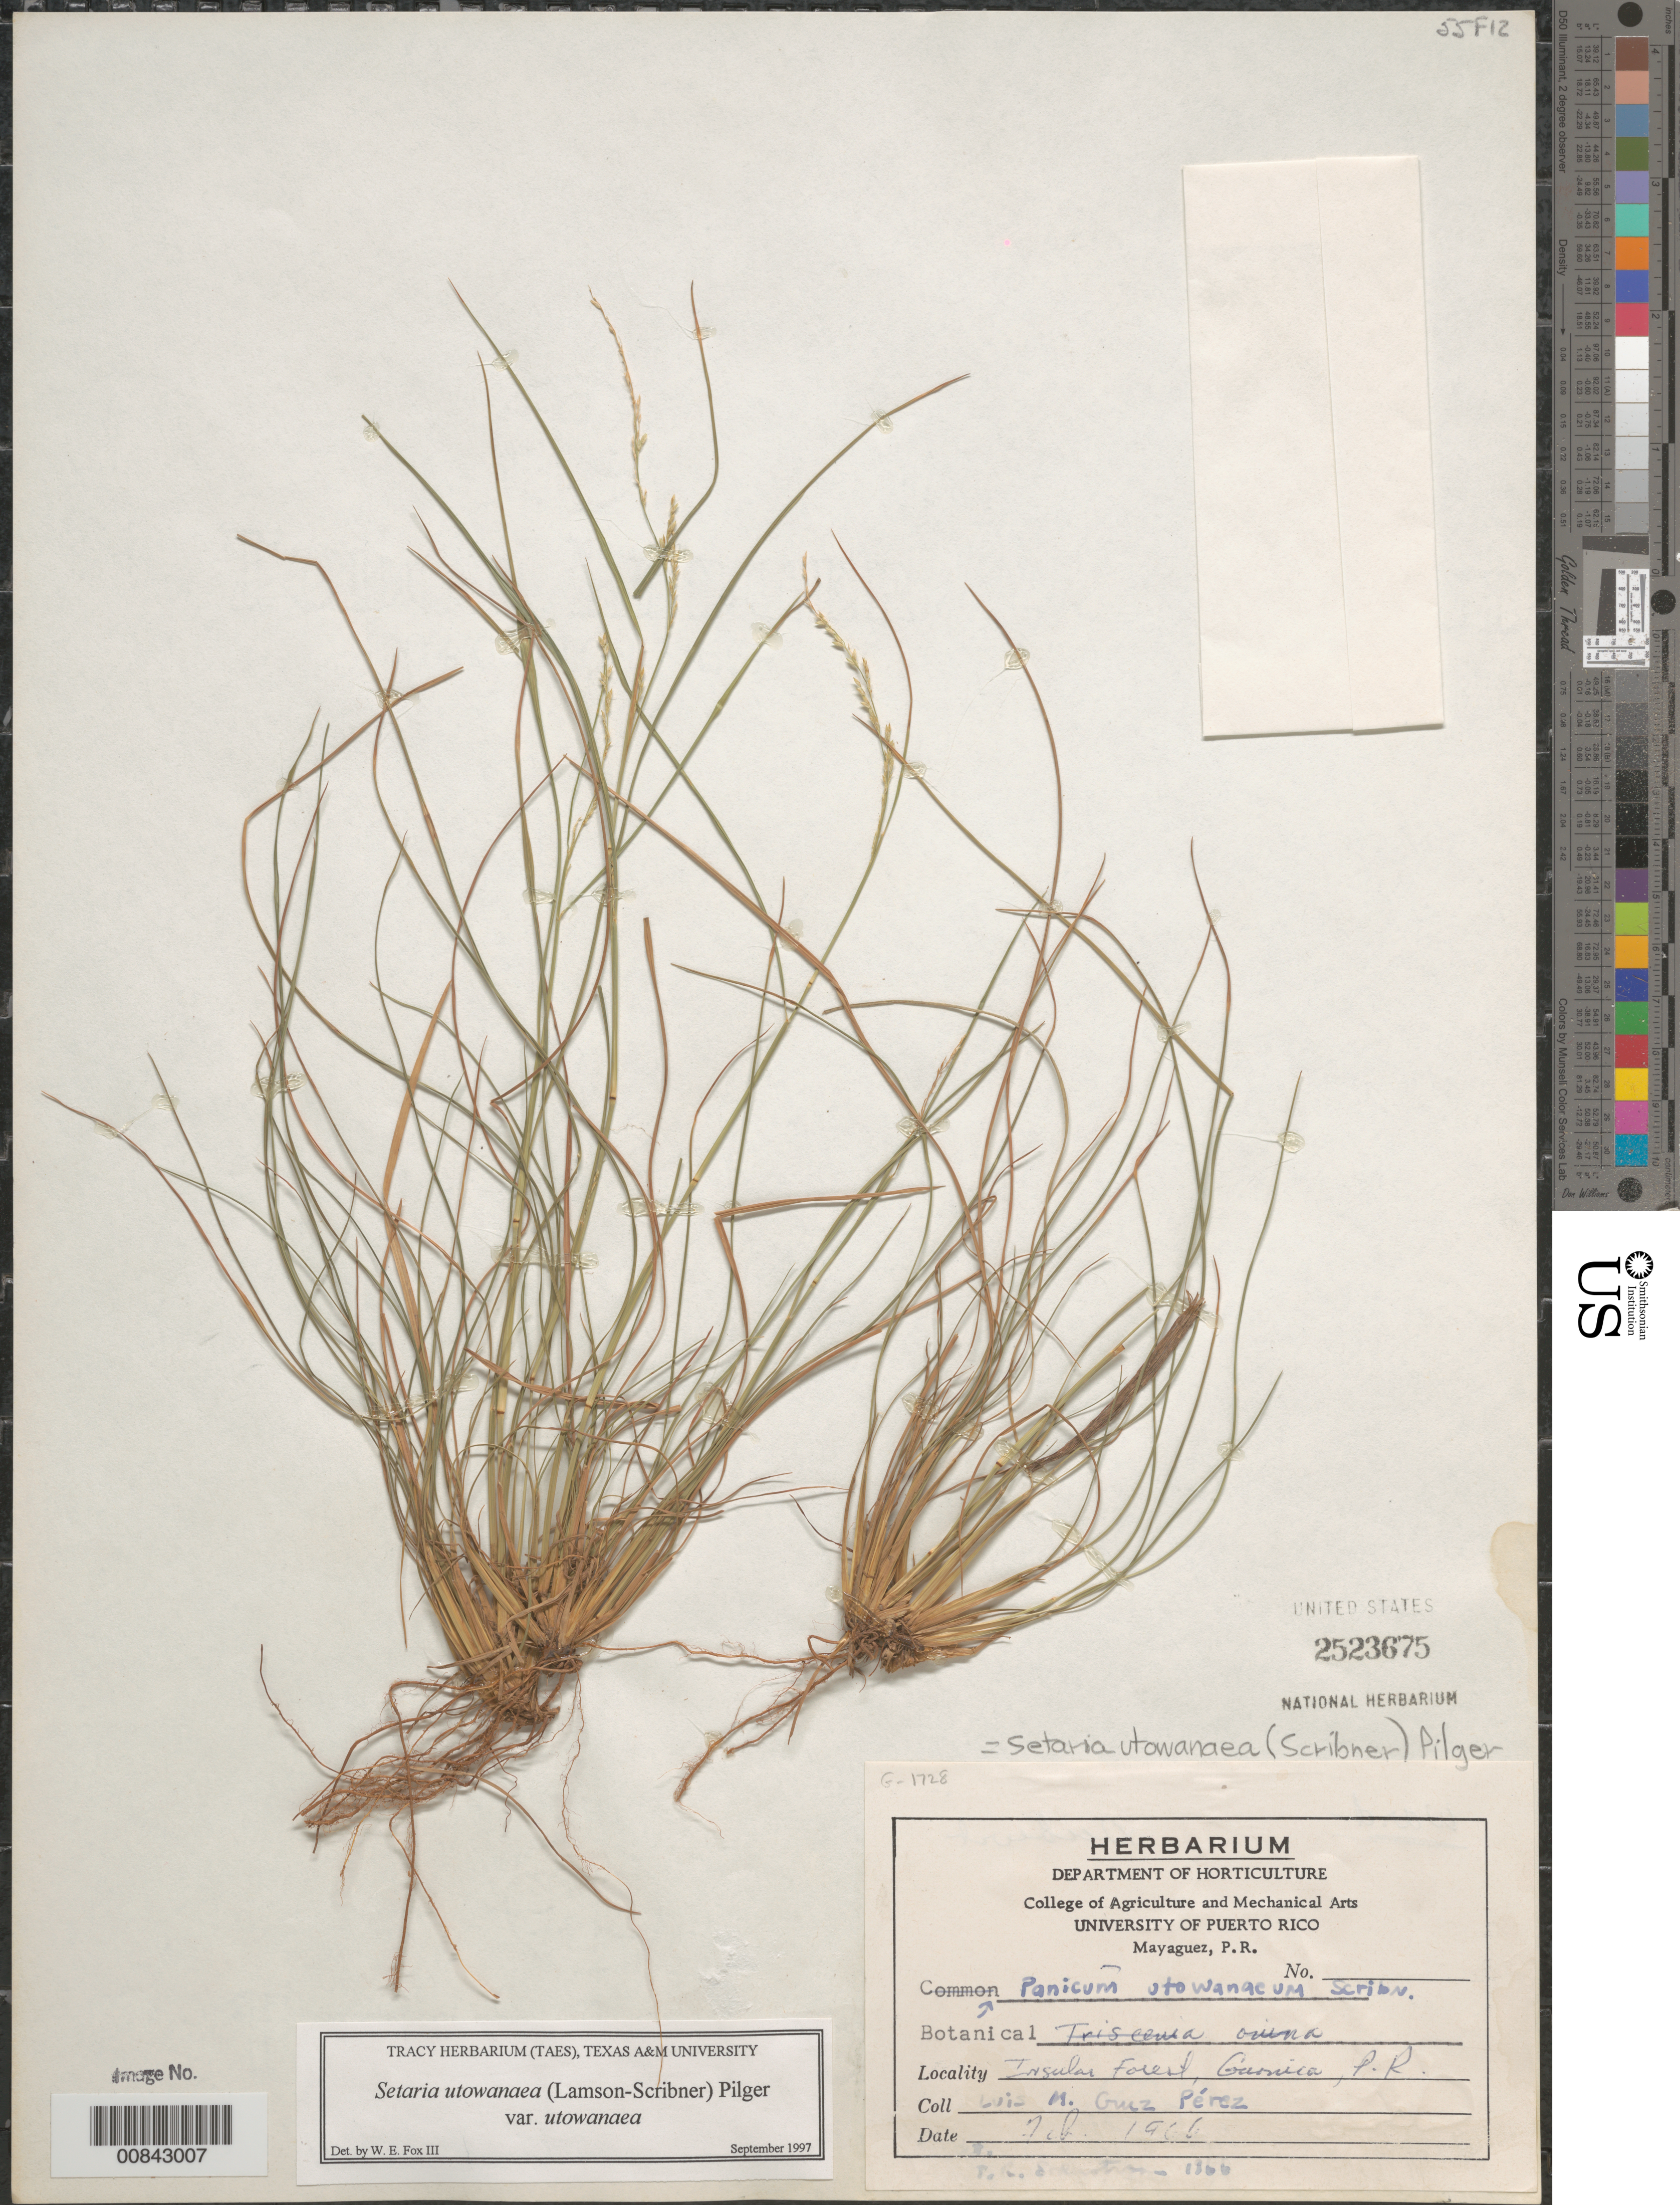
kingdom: Plantae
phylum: Tracheophyta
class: Liliopsida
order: Poales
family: Poaceae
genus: Setaria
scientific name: Setaria utowanaea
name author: (Scribn.) Pilg.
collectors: L. Cruz-Pérez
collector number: G-1728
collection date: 1966-02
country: Puerto Rico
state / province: Guánica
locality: Insular Forest.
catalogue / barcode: US 2523675